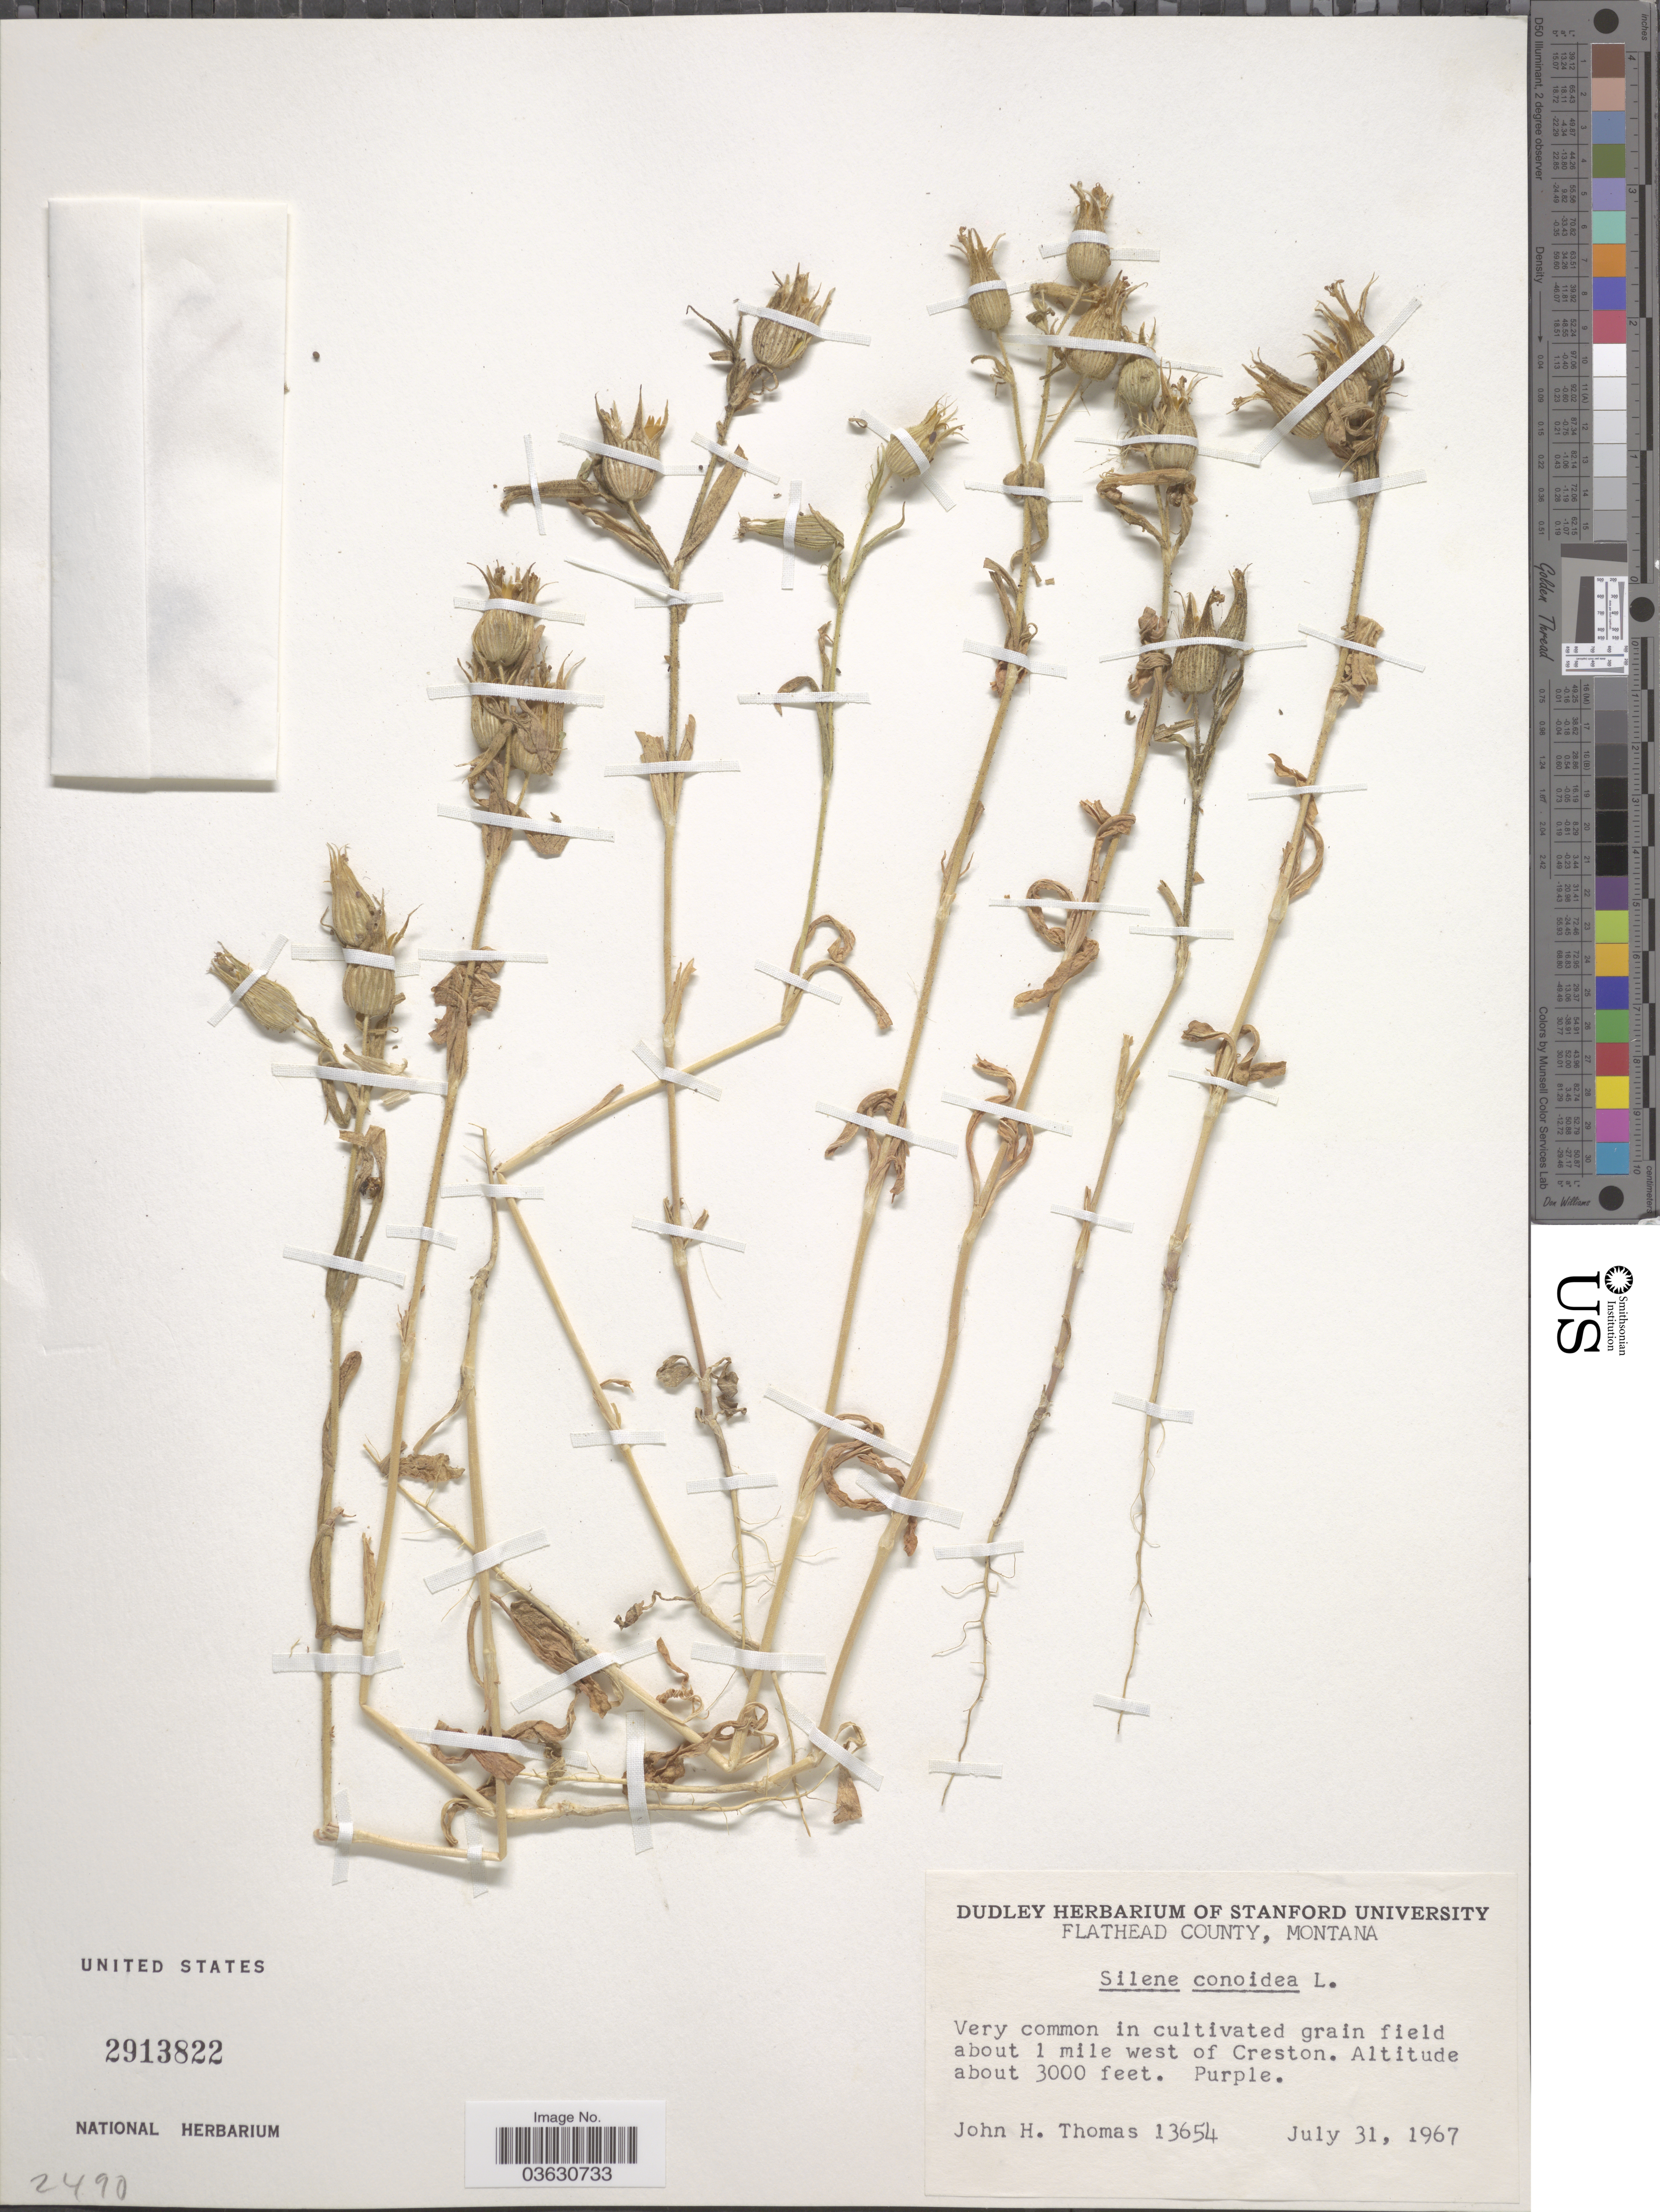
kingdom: Plantae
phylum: Tracheophyta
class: Magnoliopsida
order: Caryophyllales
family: Caryophyllaceae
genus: Silene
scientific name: Silene conoidea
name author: L.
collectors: J. H. Thomas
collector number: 13654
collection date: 1967-07-31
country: United States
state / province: Montana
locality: Flathead County. Cultivated grain field about 1 mile west of Creston.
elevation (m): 914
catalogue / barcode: US 2913822